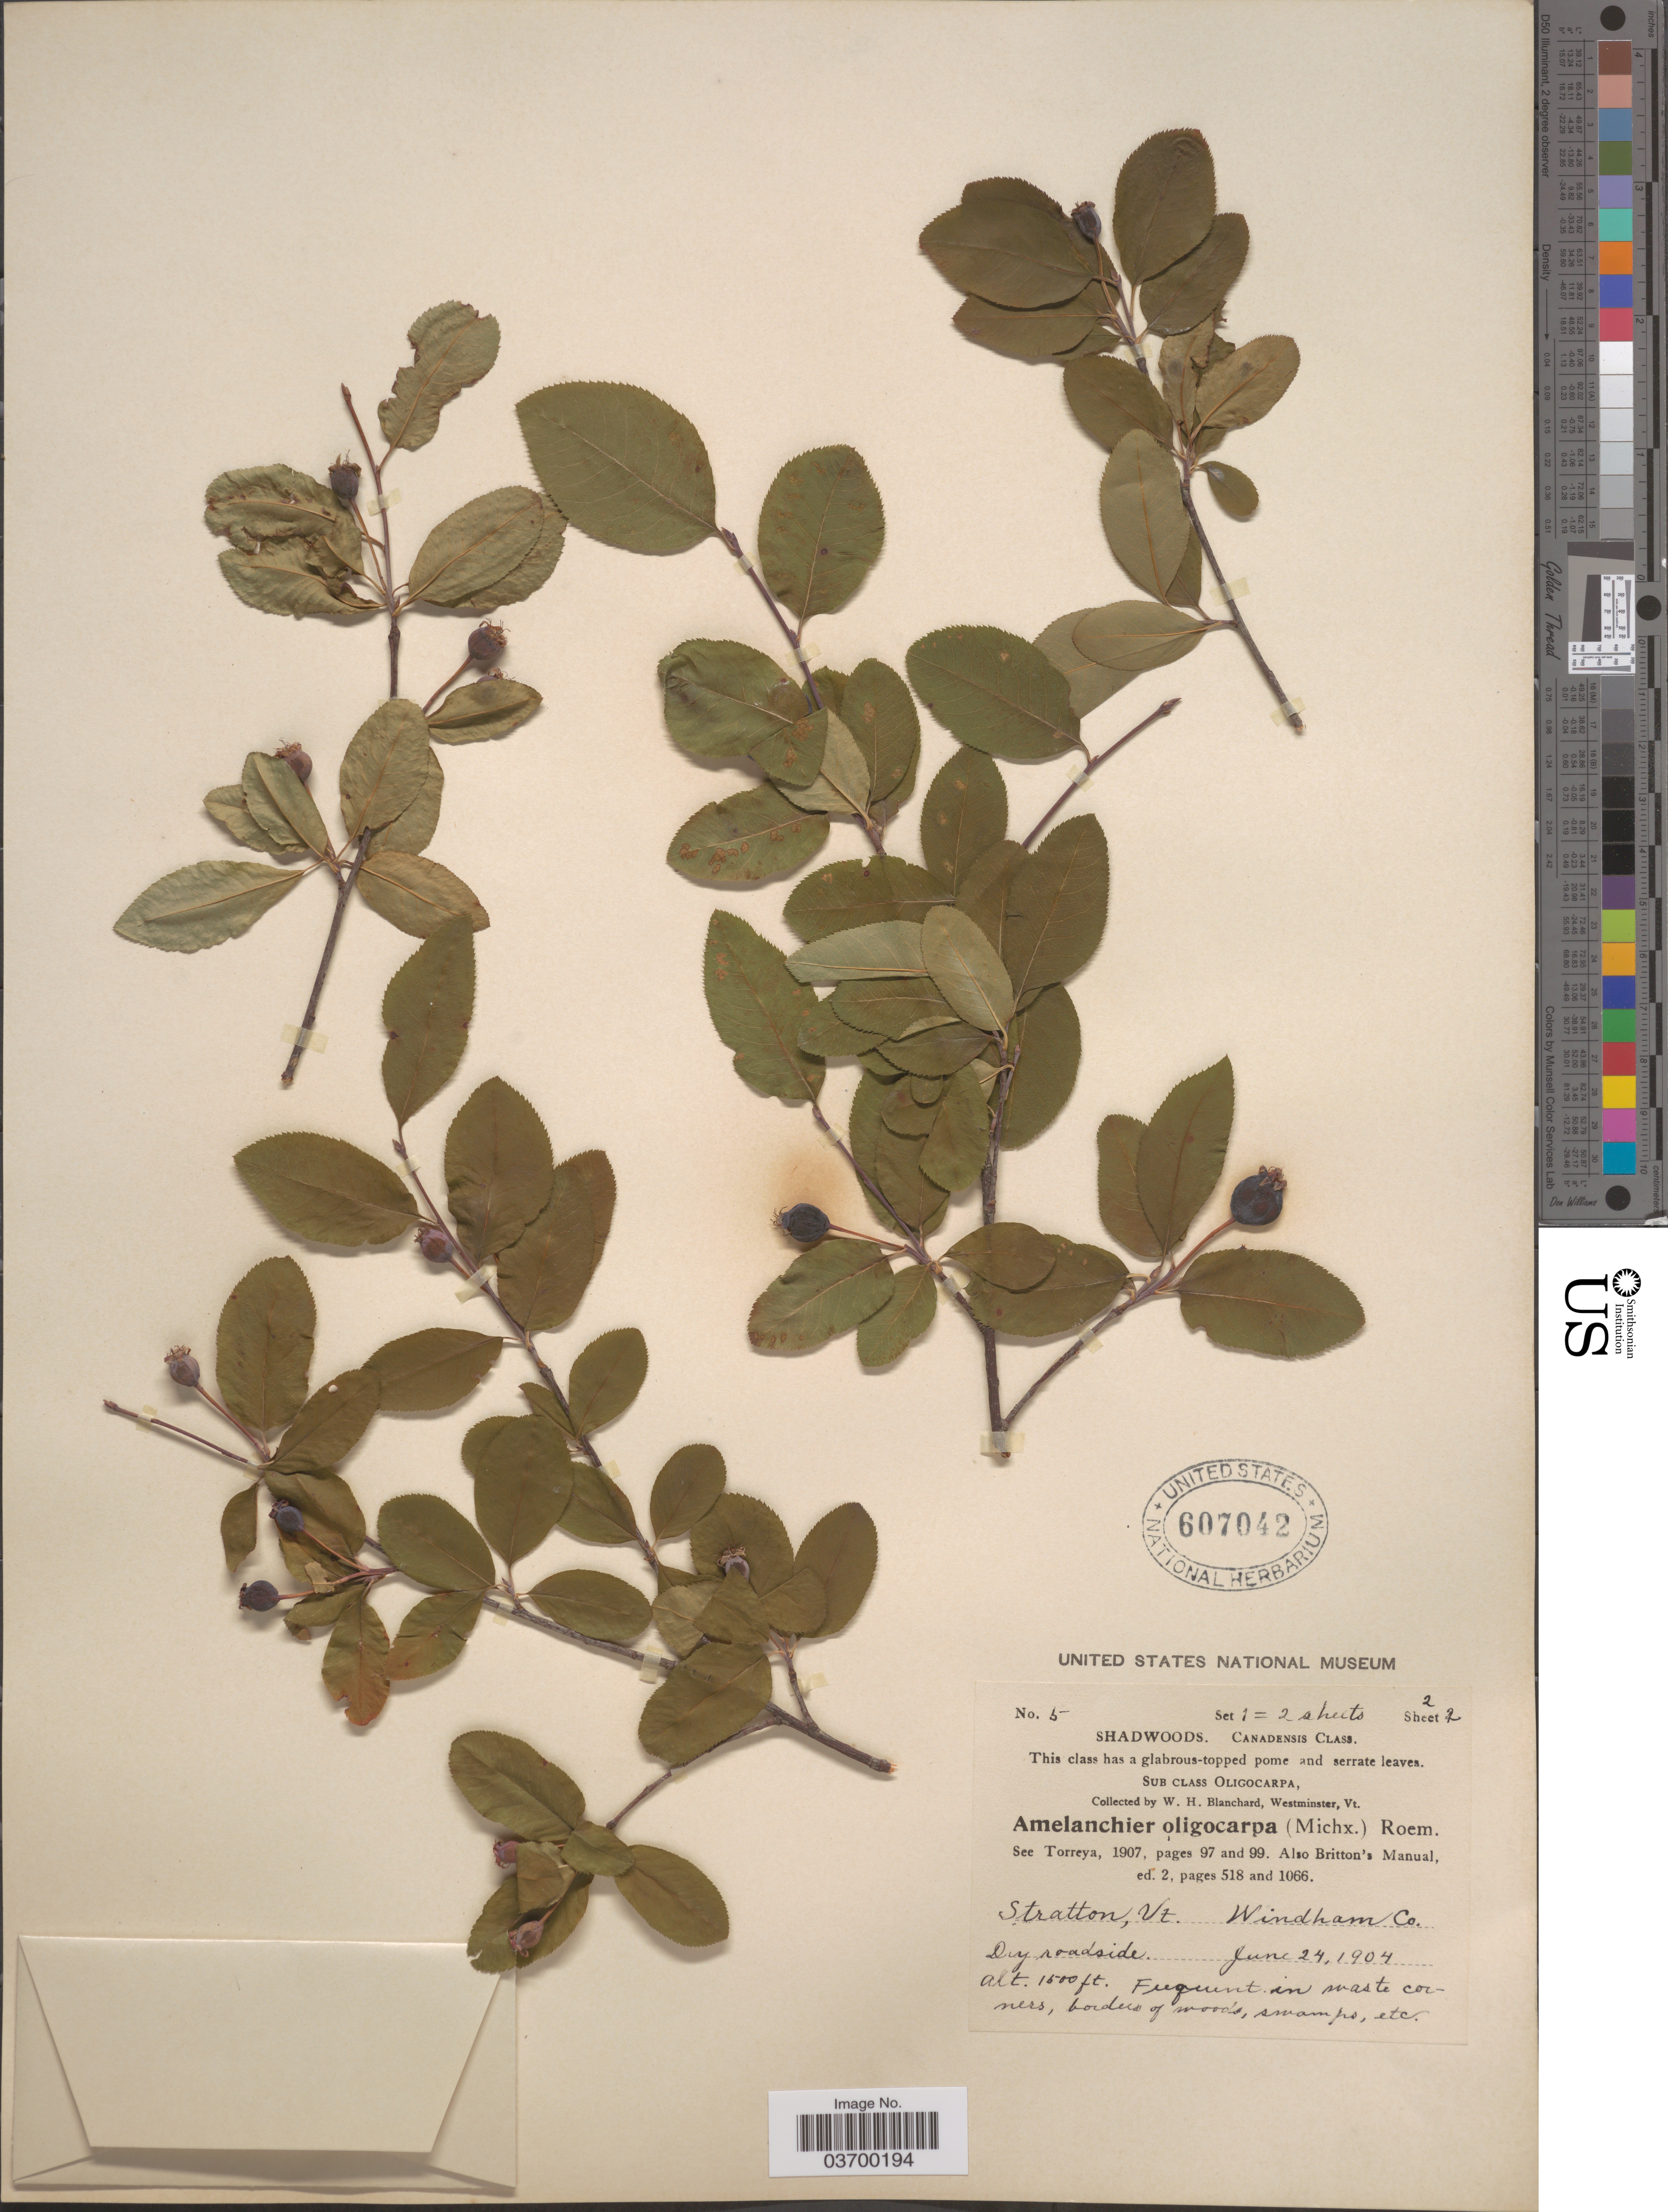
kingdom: Plantae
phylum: Tracheophyta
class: Magnoliopsida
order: Rosales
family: Rosaceae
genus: Amelanchier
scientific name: Amelanchier bartramiana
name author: (Tausch) M. Roem.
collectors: W. H. Blanchard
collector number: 5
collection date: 1904-06-24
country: United States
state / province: Vermont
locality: Stratton. Windham, Co. Dry roadside.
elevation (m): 457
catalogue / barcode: US 607042